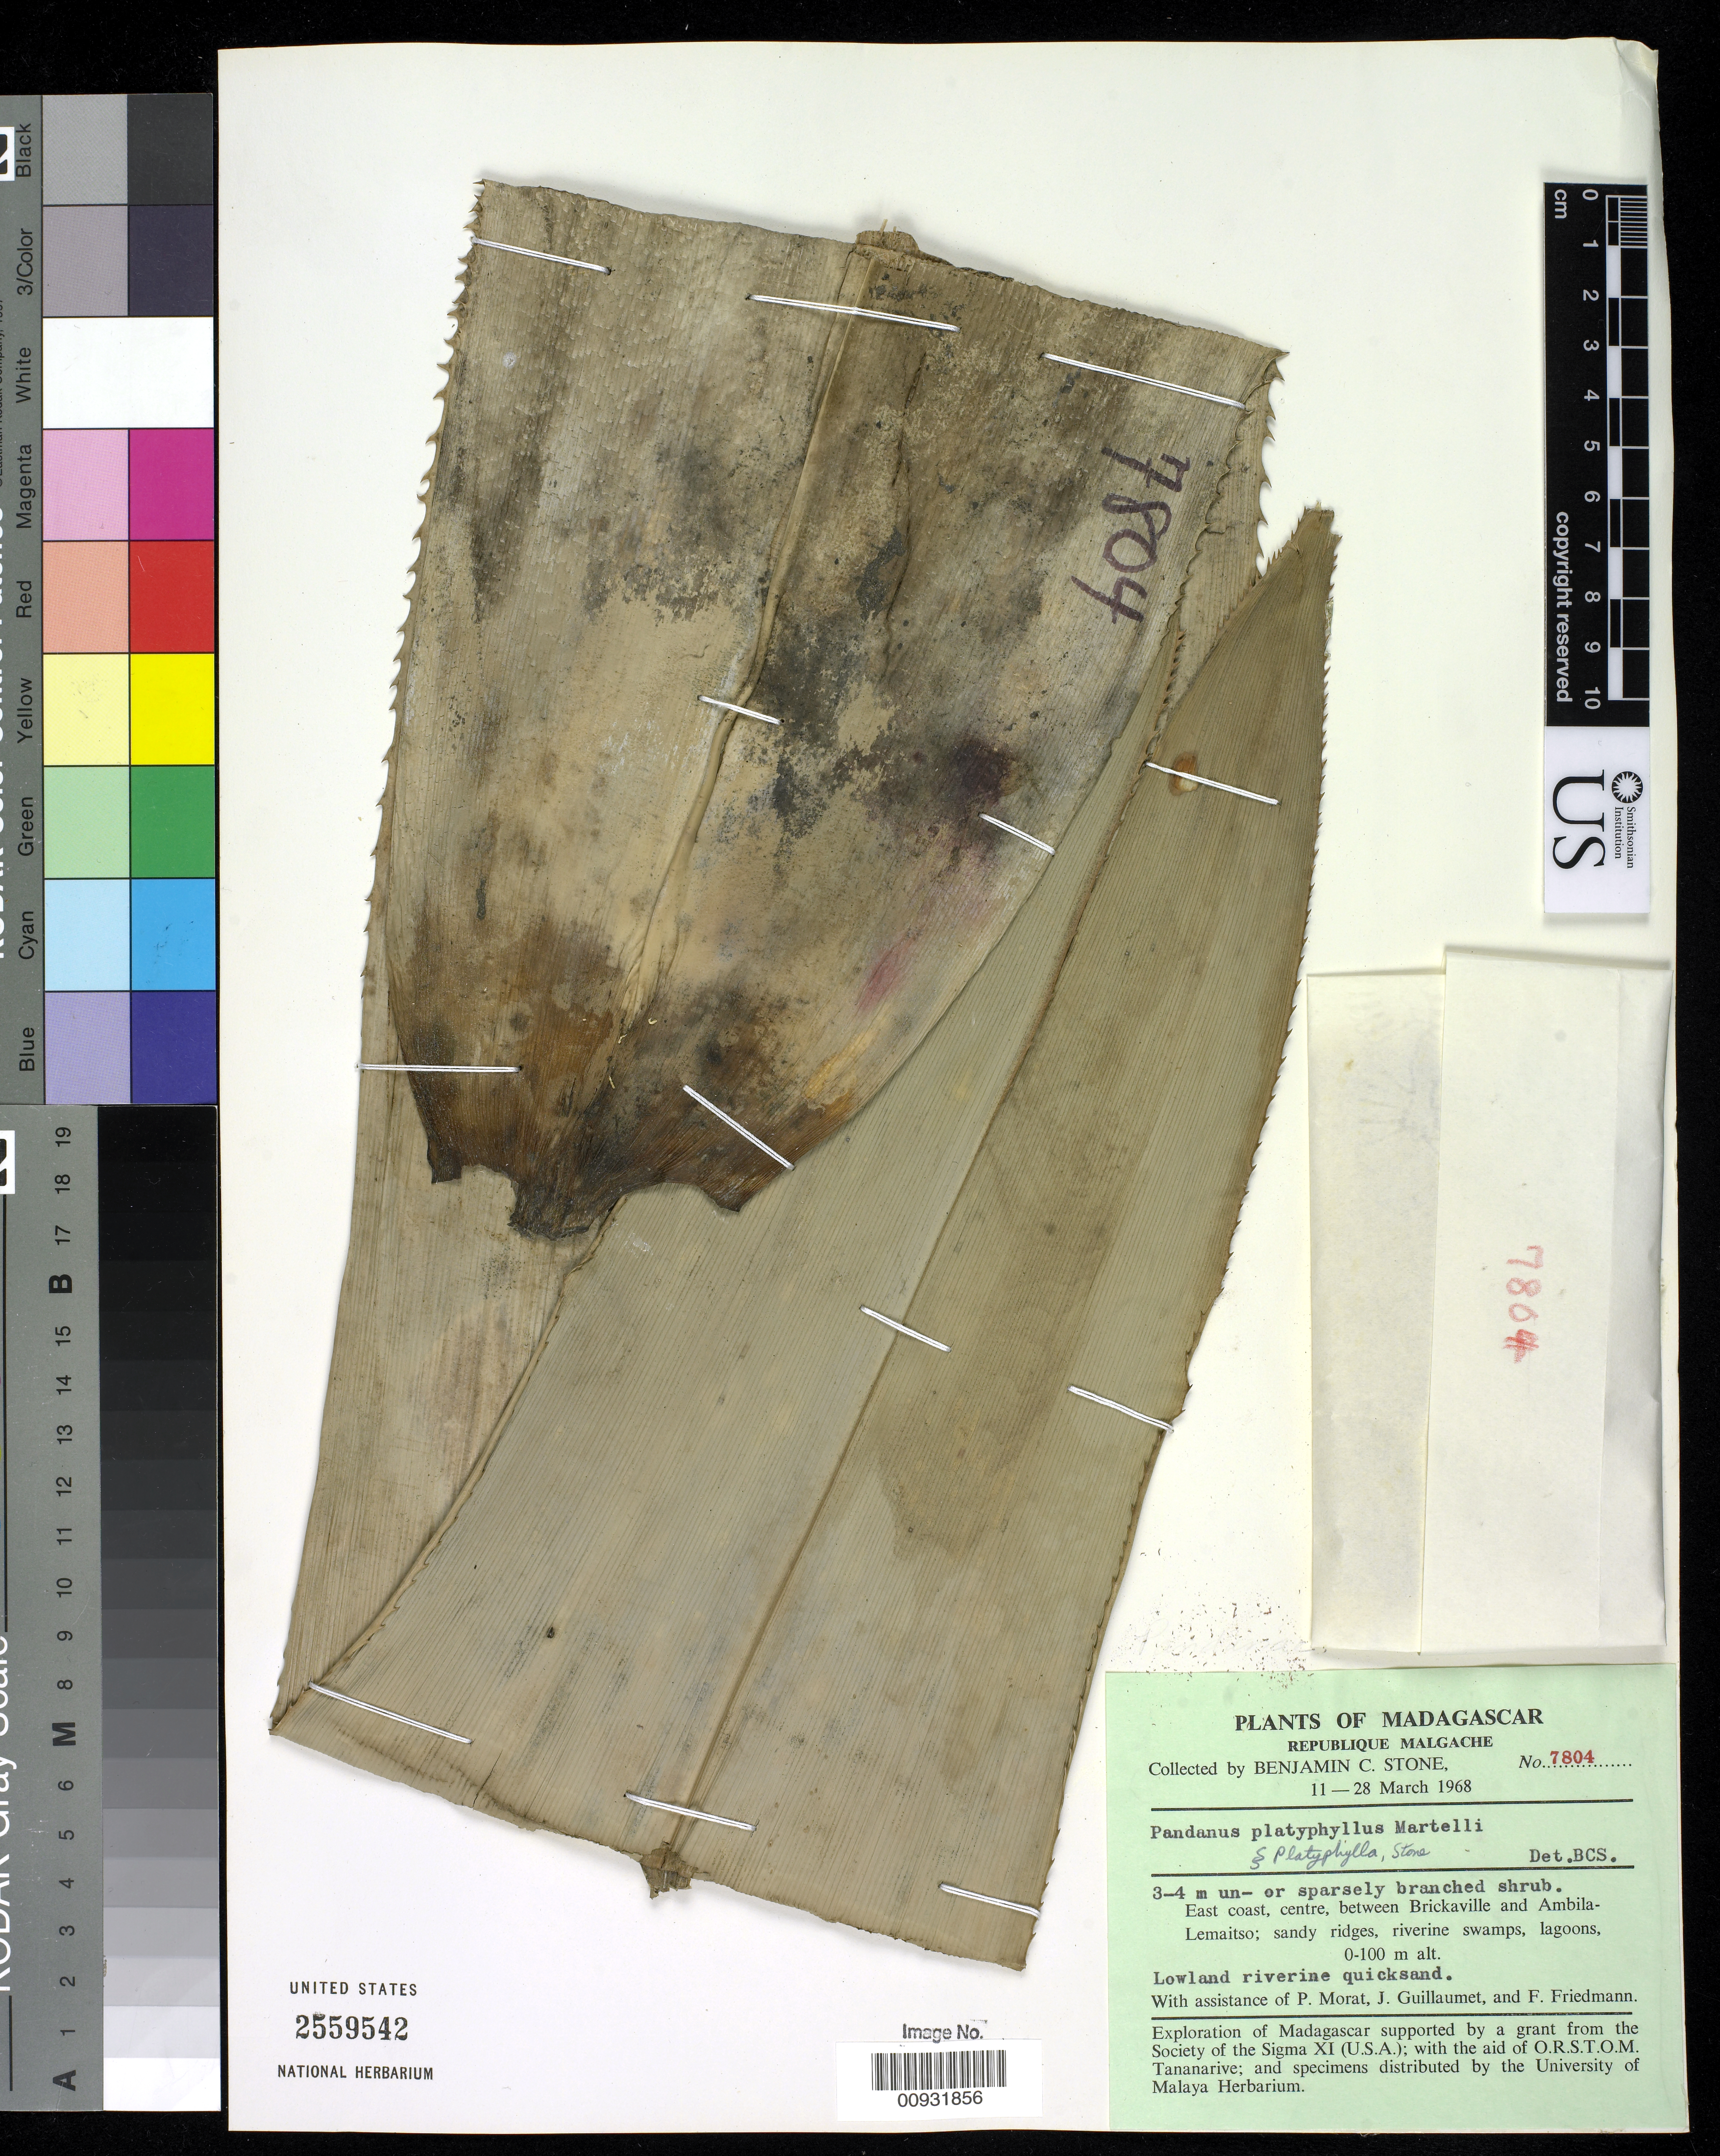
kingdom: Plantae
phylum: Tracheophyta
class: Liliopsida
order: Pandanales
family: Pandanaceae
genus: Pandanus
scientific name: Pandanus platyphyllus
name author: Martelli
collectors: B. C. Stone, P. Morat, J. Guillaumet & E. Friedmann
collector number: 7804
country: Madagascar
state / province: Atsinanana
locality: E coast, Centre, between Brickaville and Ambila-Lemaitso.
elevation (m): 0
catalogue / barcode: US 2559542